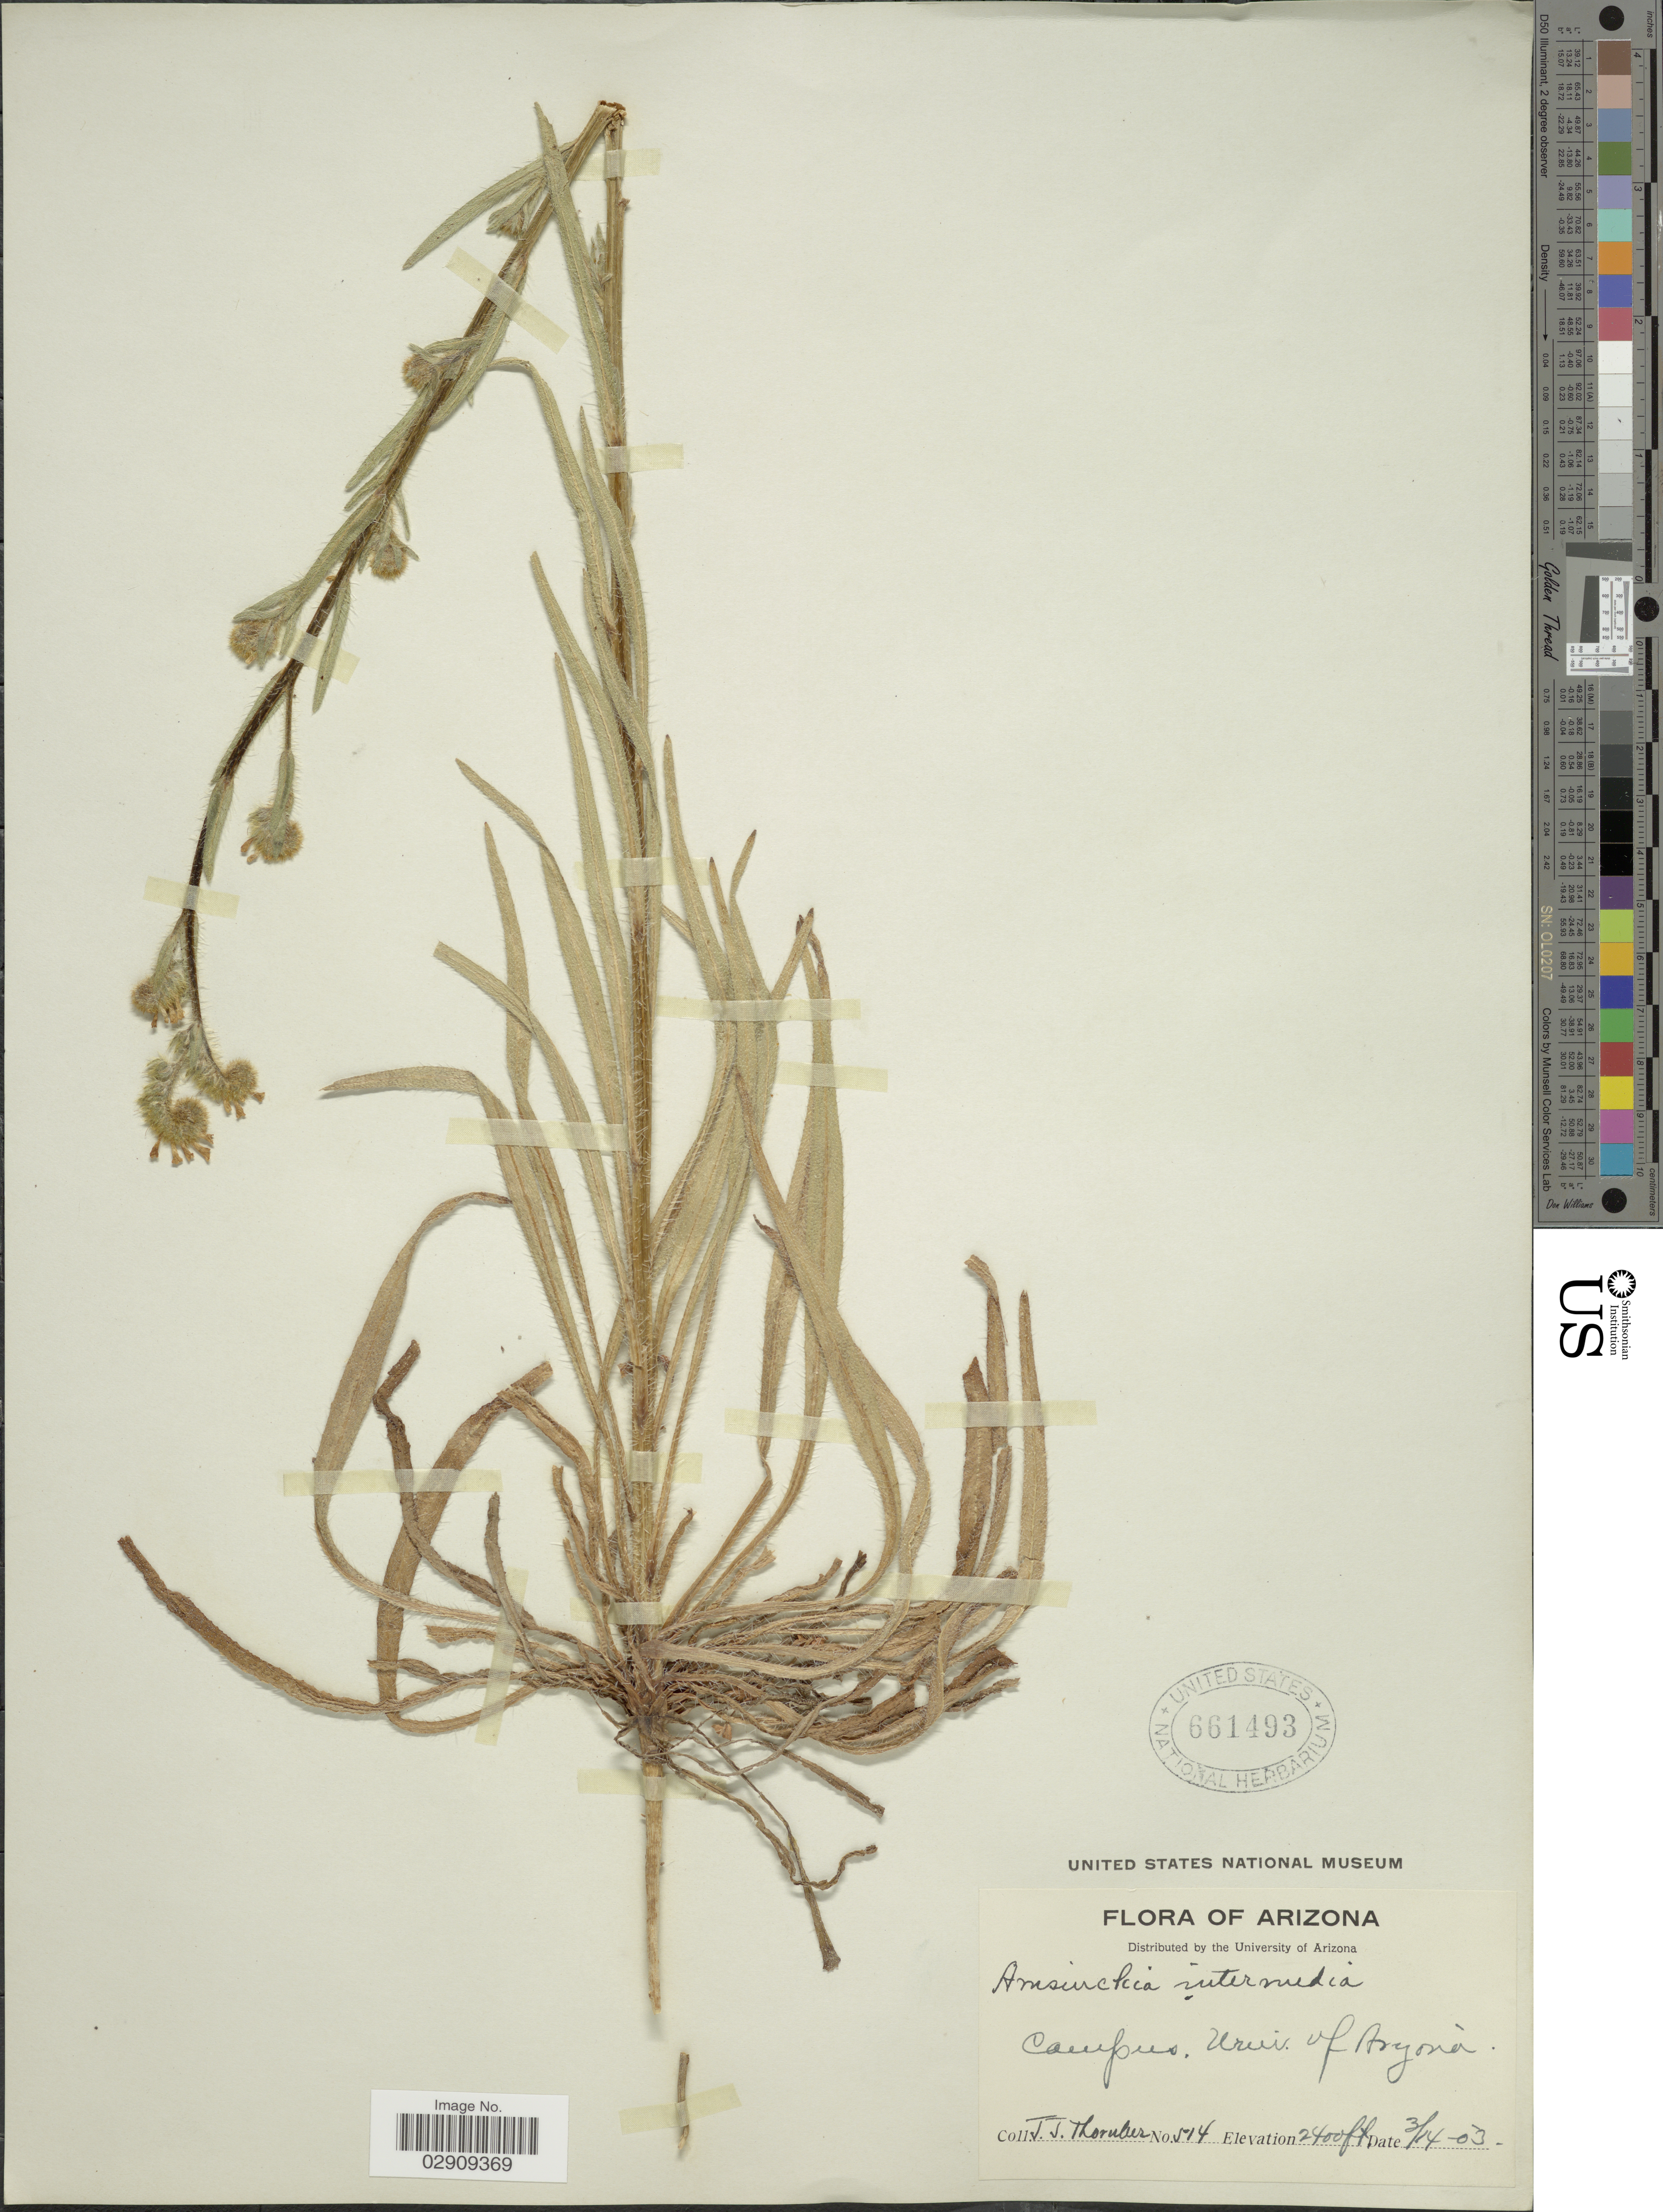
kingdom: Plantae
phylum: Tracheophyta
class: Magnoliopsida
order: Boraginales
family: Boraginaceae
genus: Amsinckia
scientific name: Amsinckia menziesii var. intermedia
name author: (Fisch. & C.A. Mey.) Ganders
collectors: J. Thornber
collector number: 514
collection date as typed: Transcribed d/m/y: 14/3/3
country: United States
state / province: Arizona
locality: Campus. Univ. of Arizona.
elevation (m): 732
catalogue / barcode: US 661493